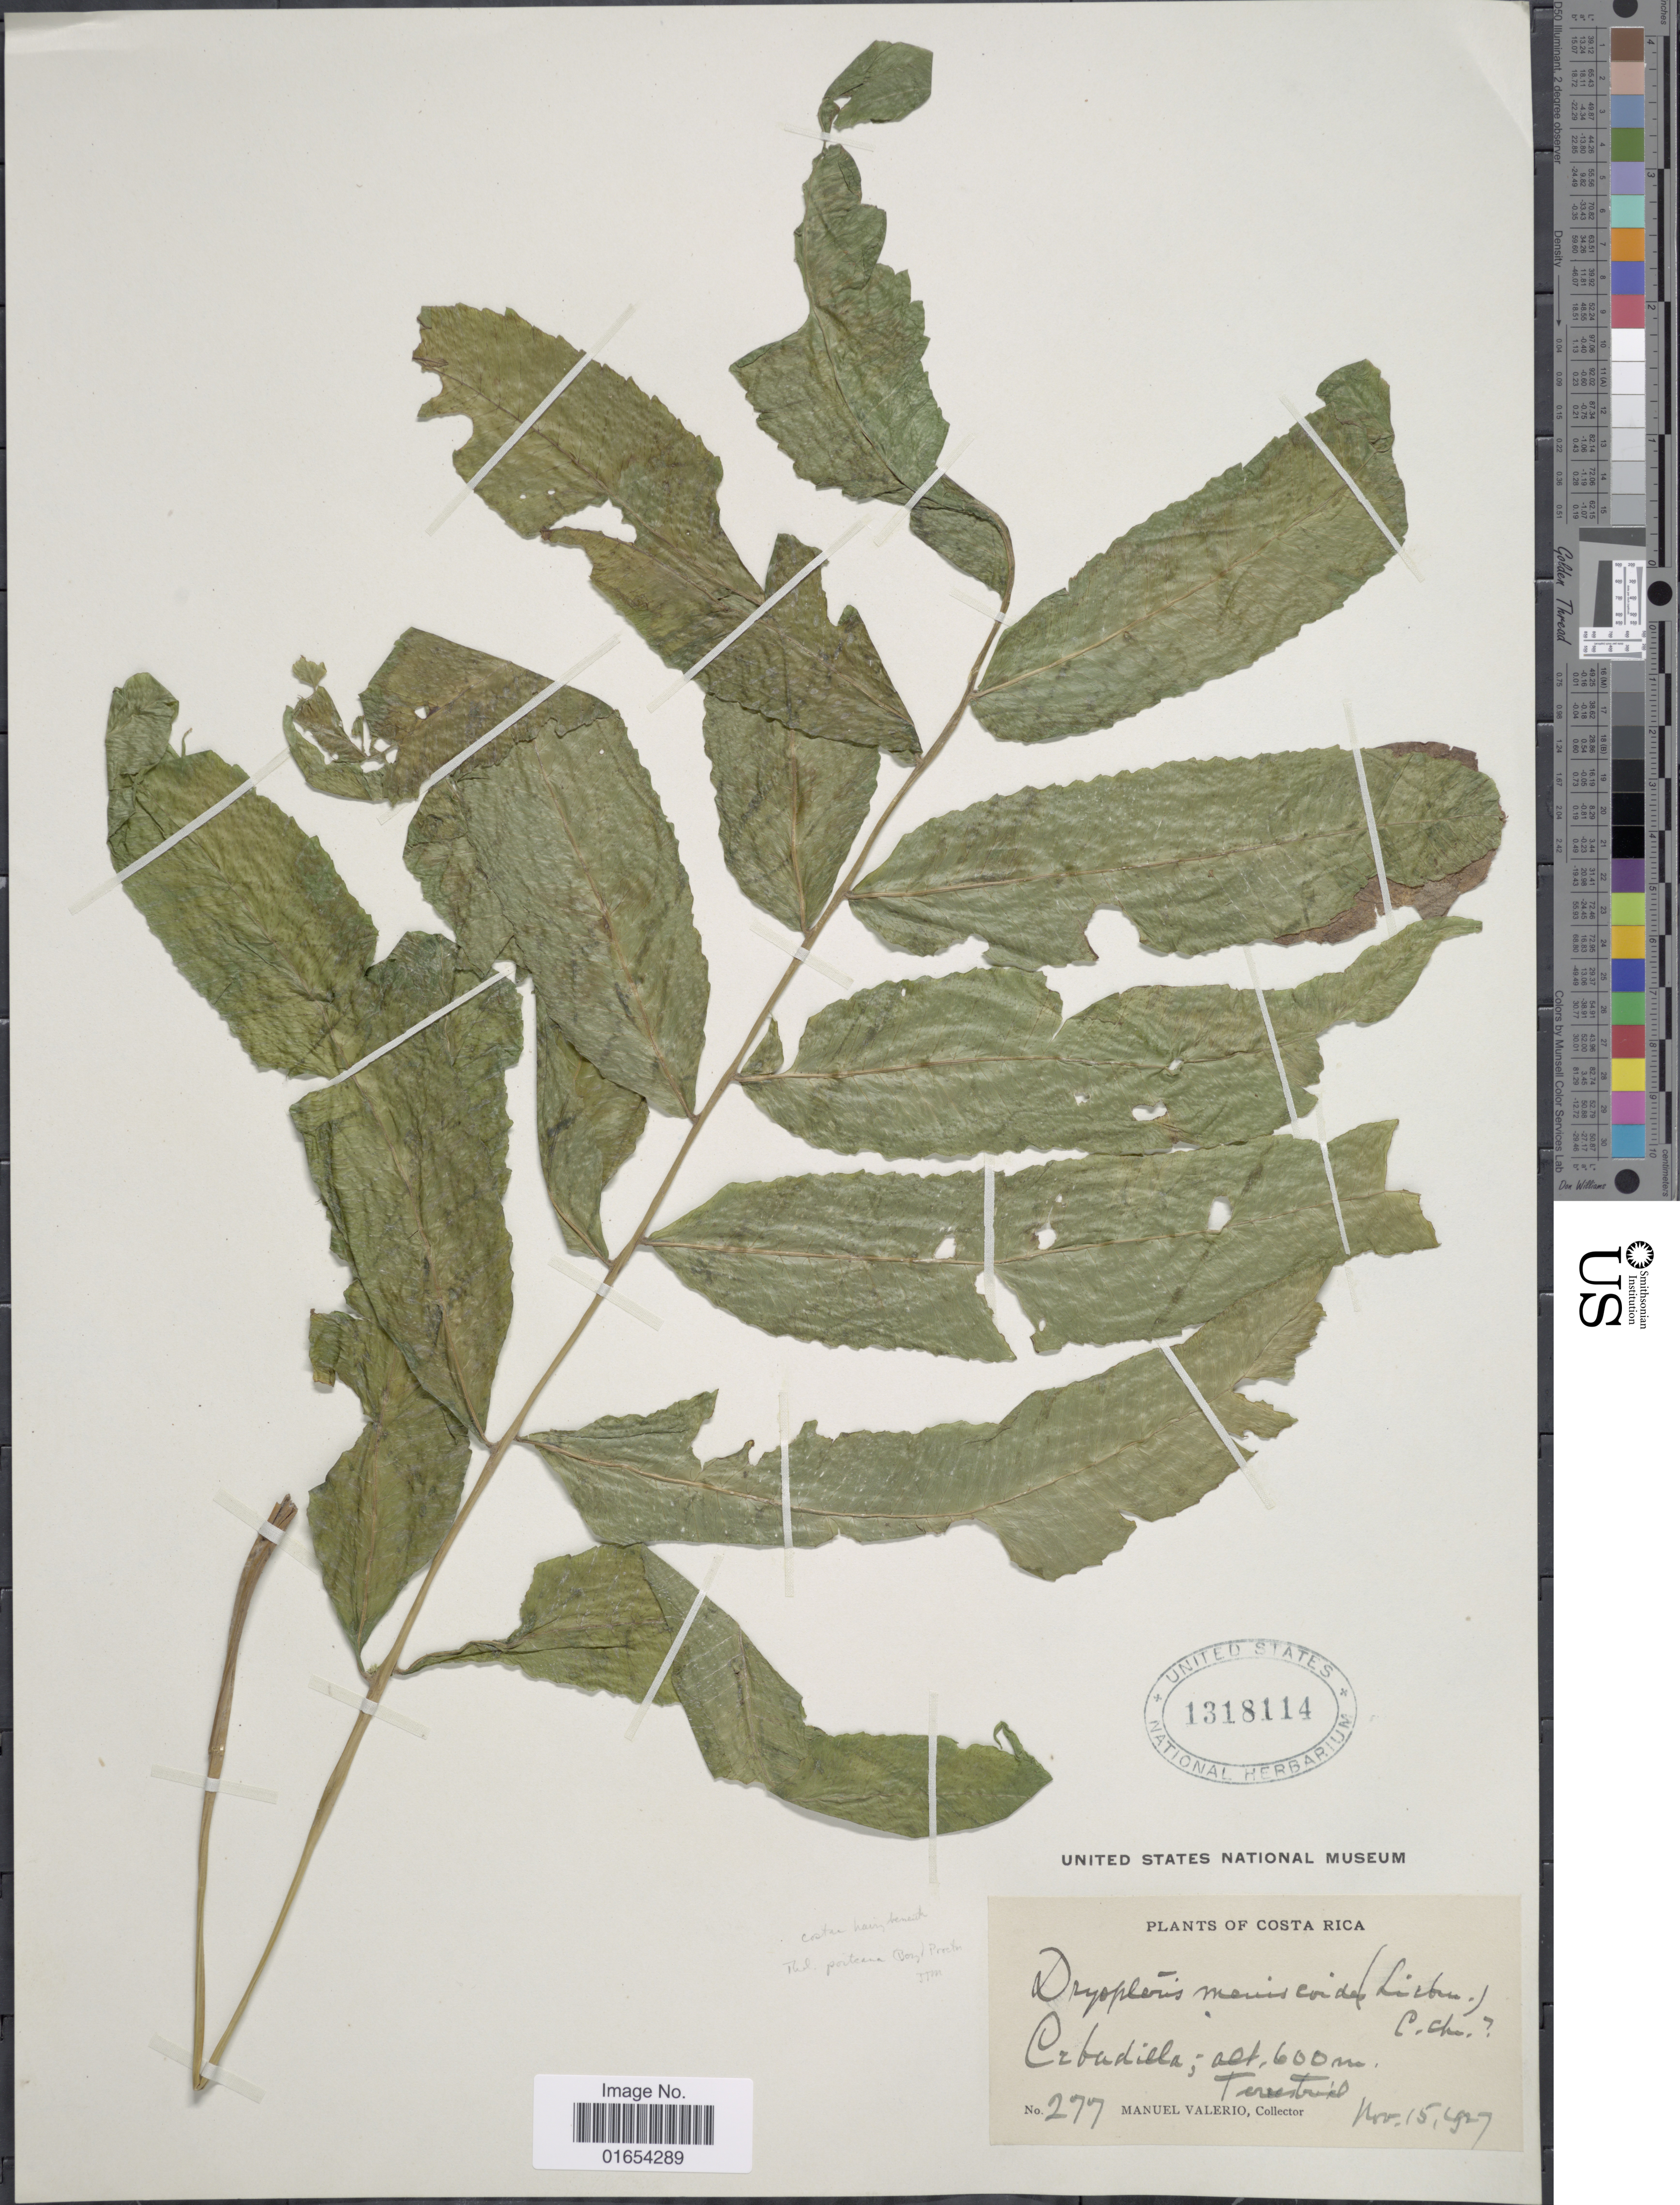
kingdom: Plantae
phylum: Tracheophyta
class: Polypodiopsida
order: Polypodiales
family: Thelypteridaceae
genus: Goniopteris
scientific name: Goniopteris poiteana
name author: (Bory) Ching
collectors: M. Valerio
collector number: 277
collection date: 1927-11-15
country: Costa Rica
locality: Cebadilla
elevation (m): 600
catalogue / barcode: US 1318114